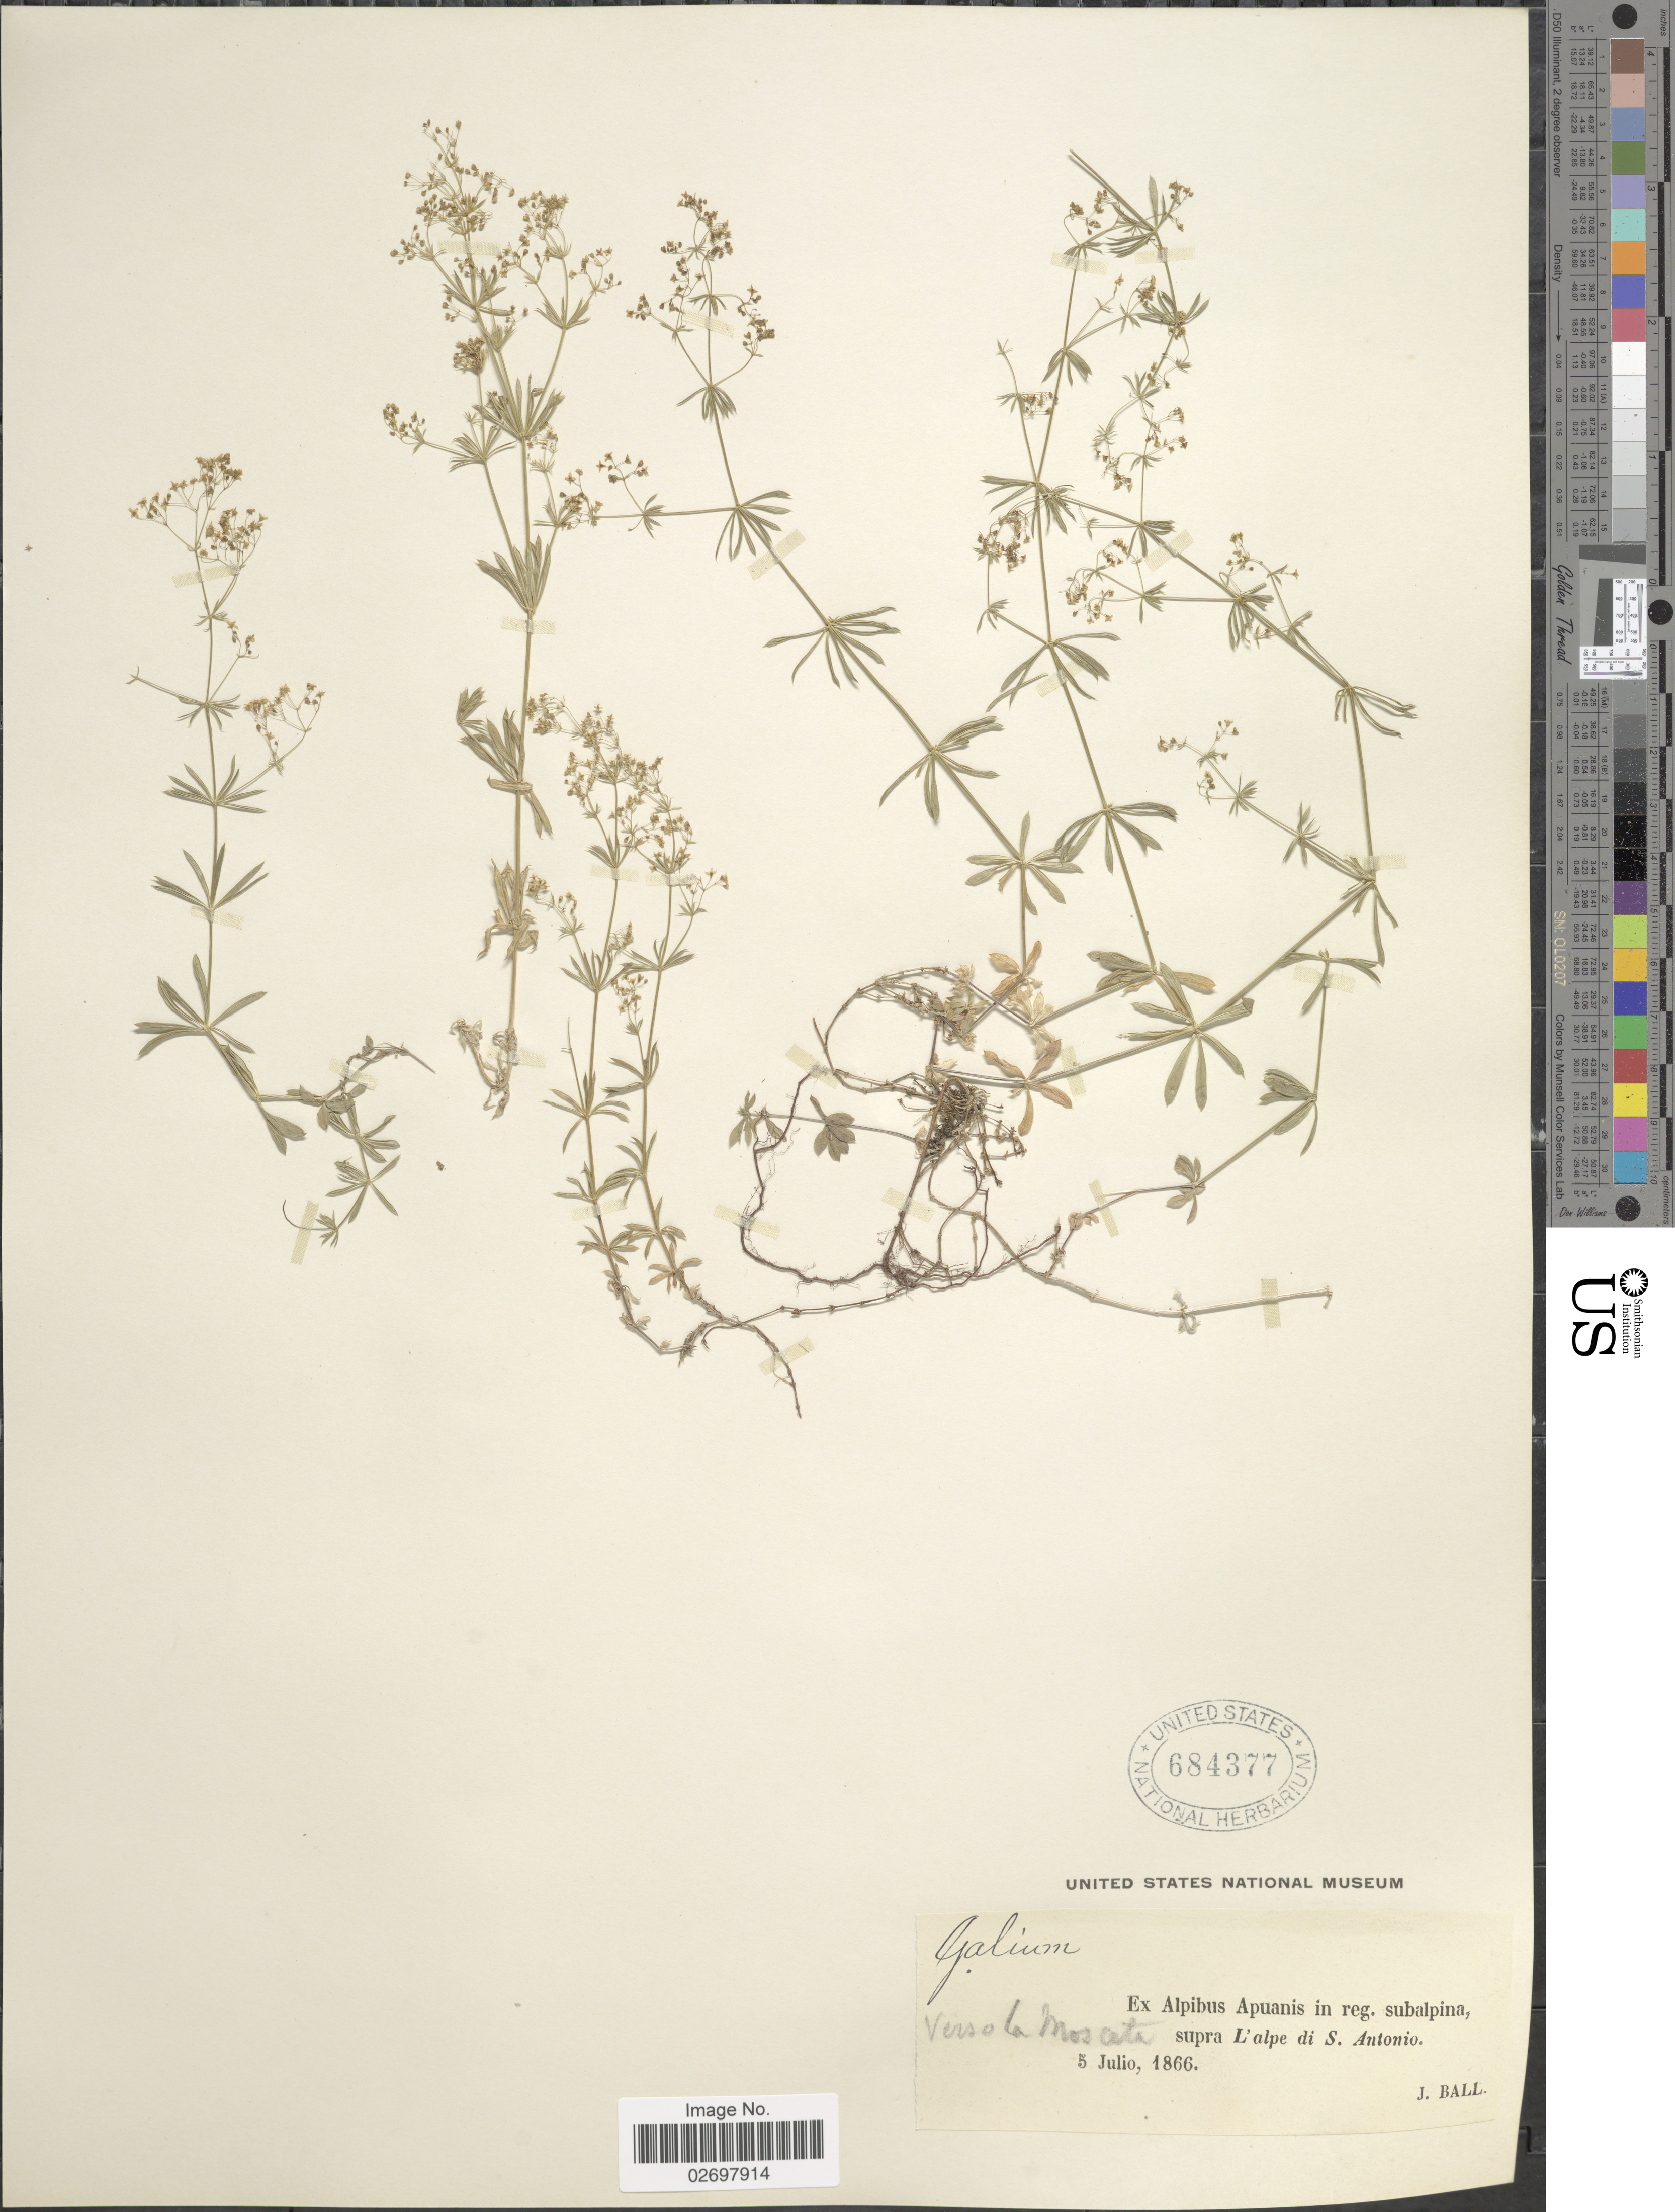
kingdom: Plantae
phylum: Tracheophyta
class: Magnoliopsida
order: Gentianales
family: Rubiaceae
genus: Galium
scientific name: Galium sp.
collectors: J. Ball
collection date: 1866-07-05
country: Italy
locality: Ex Alpibus Apuanis in reg. subalpina, supra L'alpe di S. Antonio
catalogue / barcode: US 684377